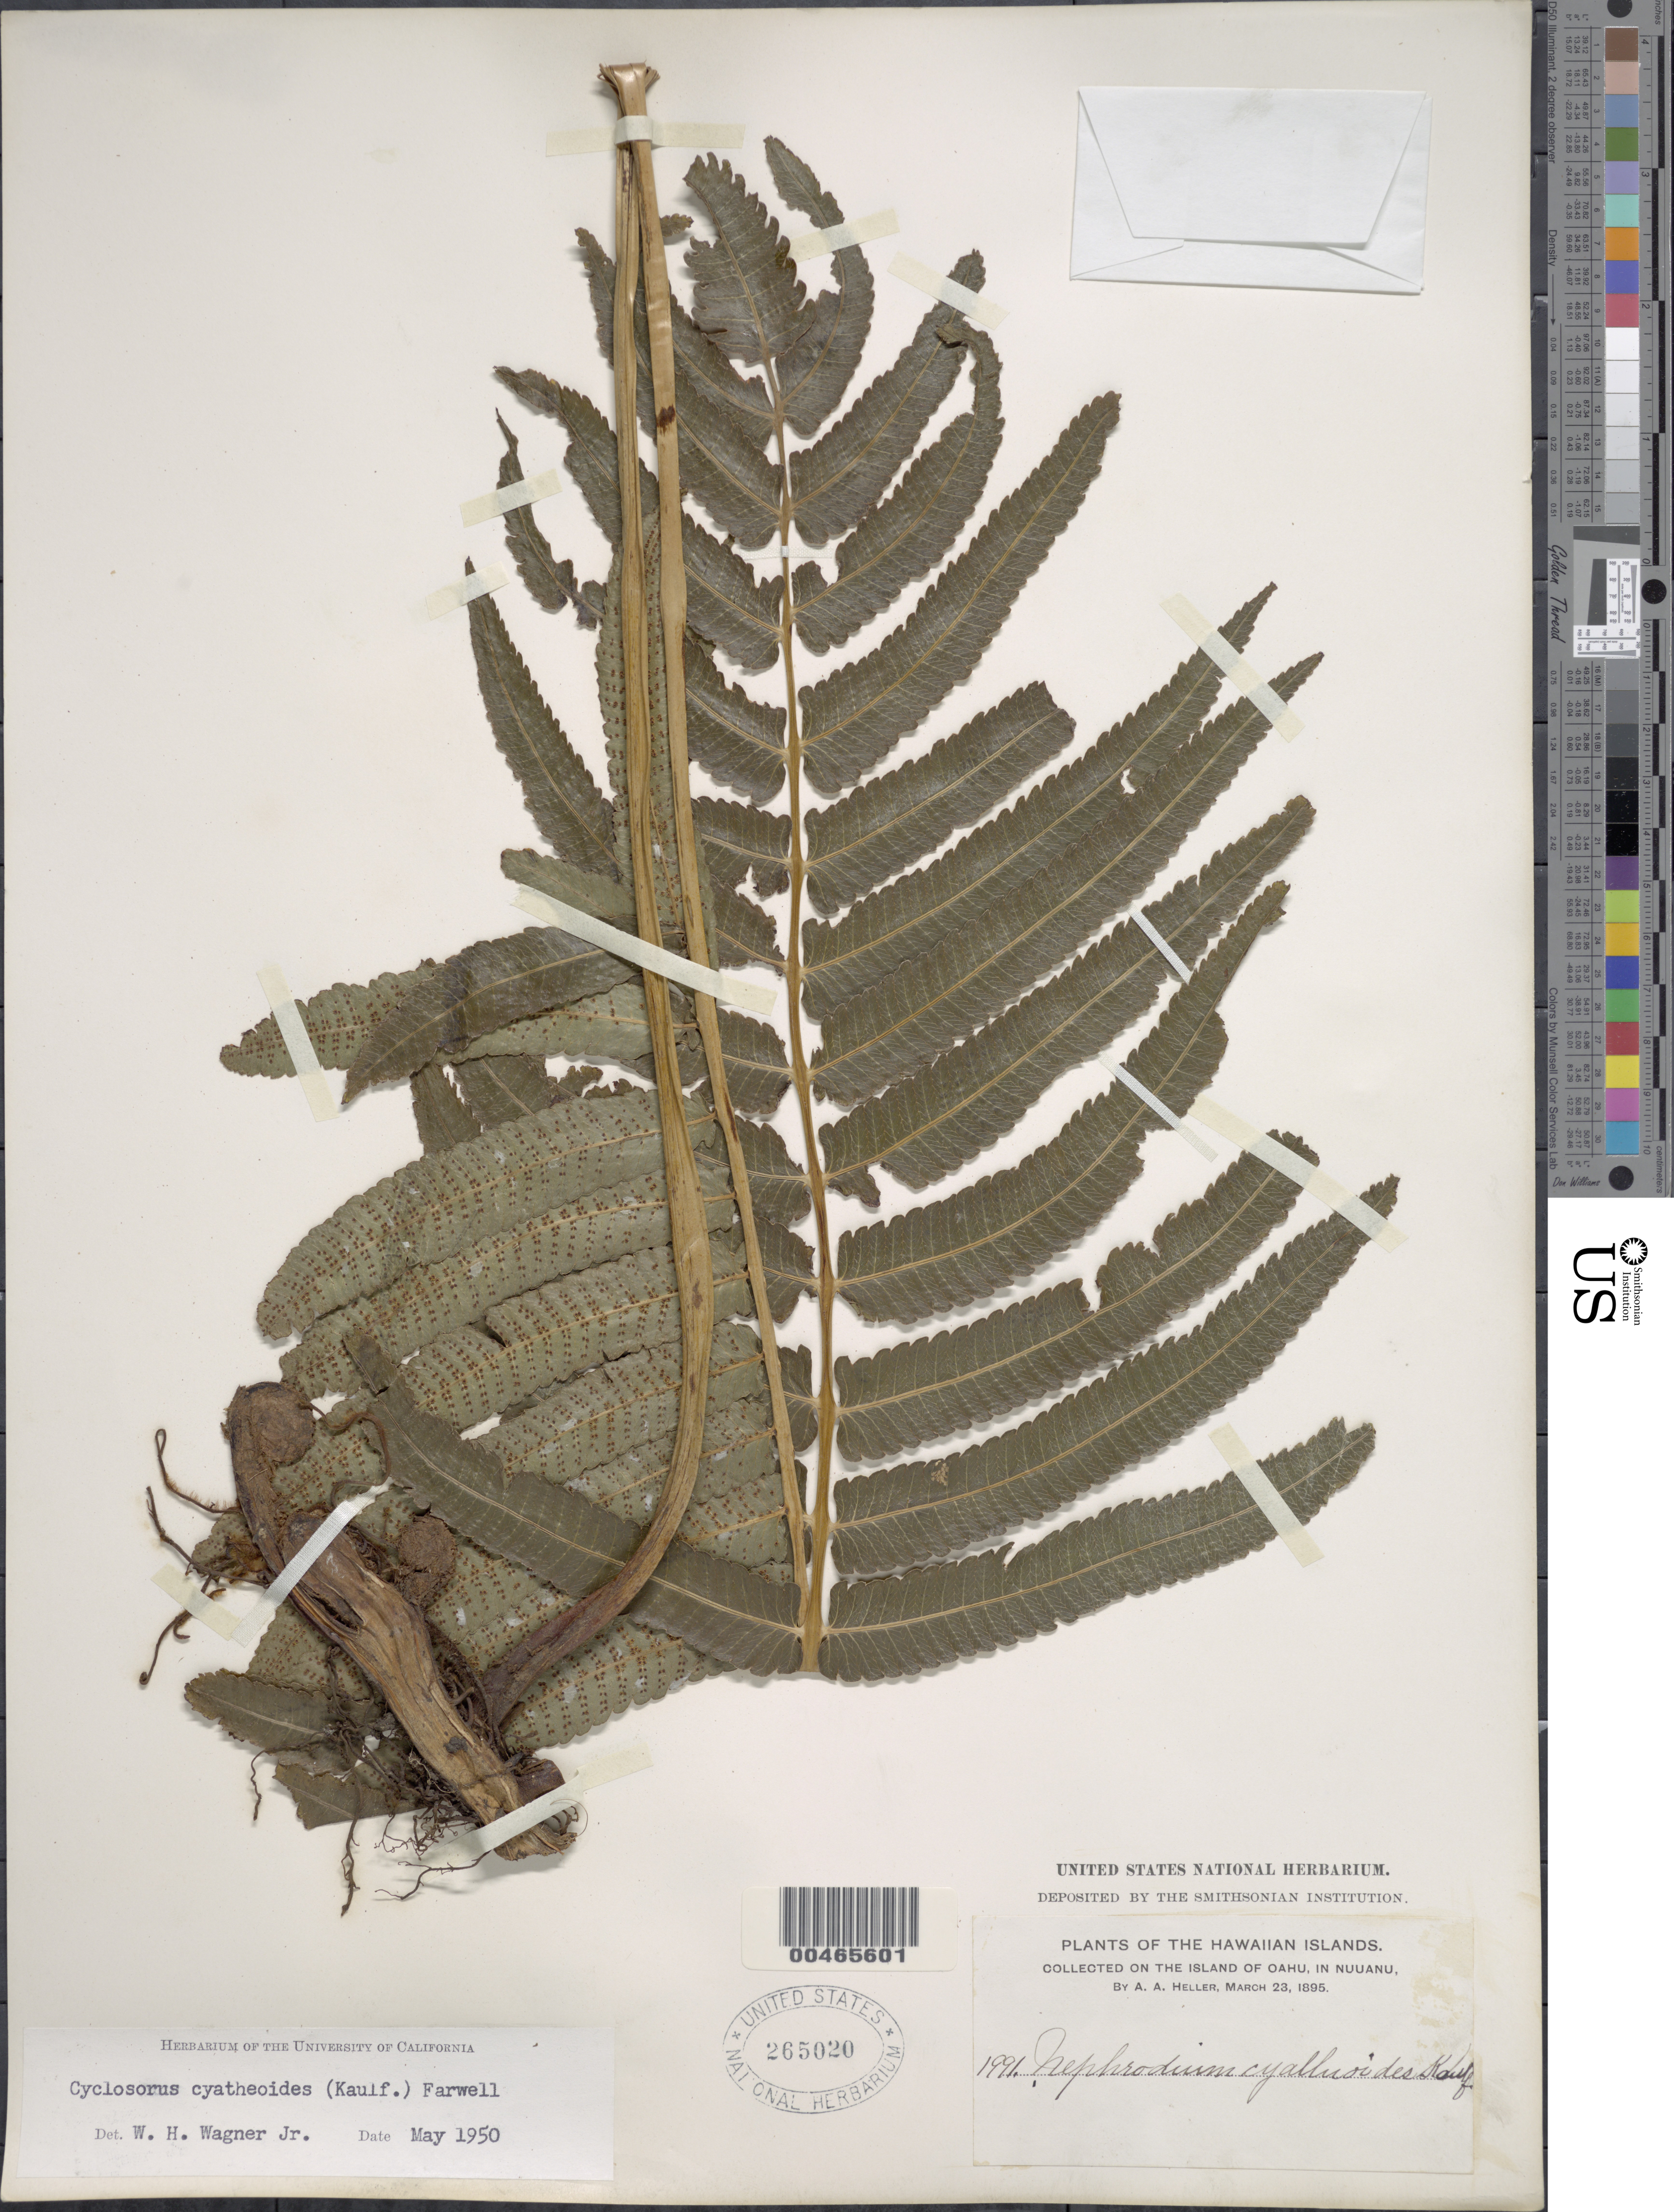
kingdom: Plantae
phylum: Tracheophyta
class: Polypodiopsida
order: Polypodiales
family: Thelypteridaceae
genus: Christella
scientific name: Christella cyatheoides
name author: (Kaulf.) Holttum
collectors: A. A. Heller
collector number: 1991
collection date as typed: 23 Mar 1895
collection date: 1895-03-23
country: United States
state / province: Hawaii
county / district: Honolulu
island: Oahu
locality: in Nuuanu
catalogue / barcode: US 265020